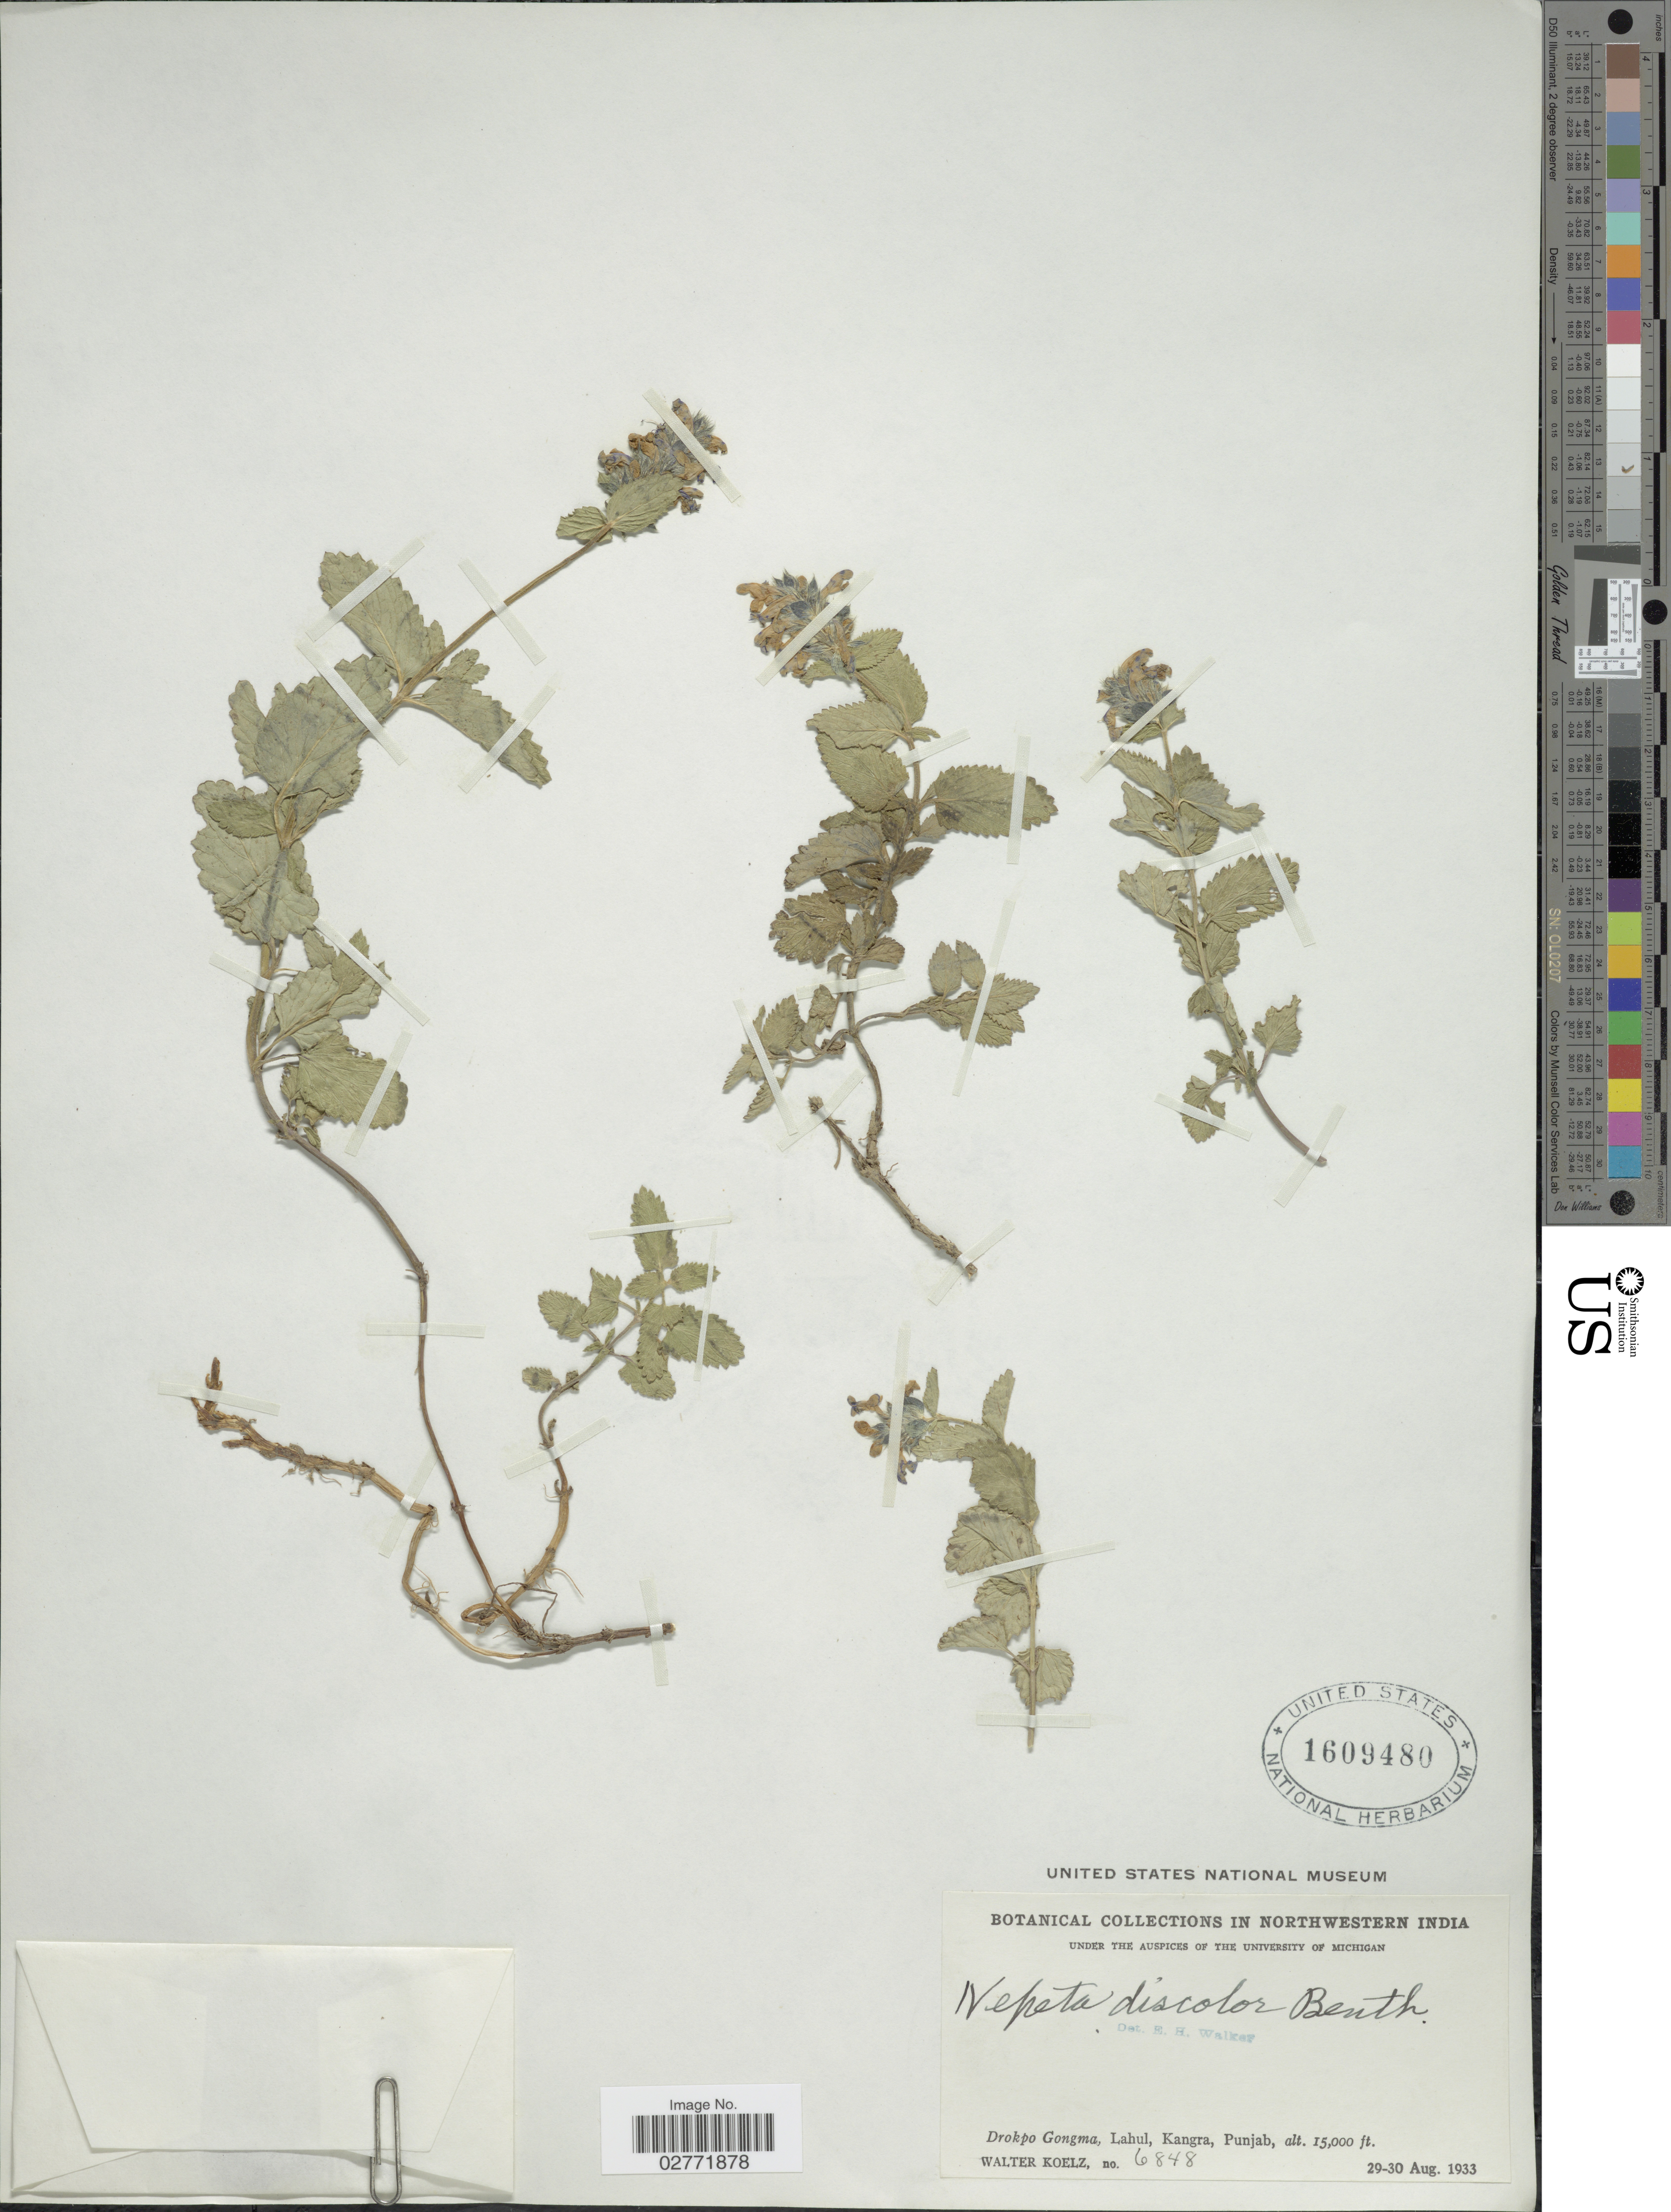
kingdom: Plantae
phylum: Tracheophyta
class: Magnoliopsida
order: Lamiales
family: Lamiaceae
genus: Nepeta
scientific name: Nepeta discolor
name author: Royle ex Benth.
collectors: W. N. Koelz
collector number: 6848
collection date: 1933-08-29/1933-08-30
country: India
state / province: Punjab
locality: Drokpo Gongma, Lahul, Kangra.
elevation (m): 4572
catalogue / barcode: US 1609480